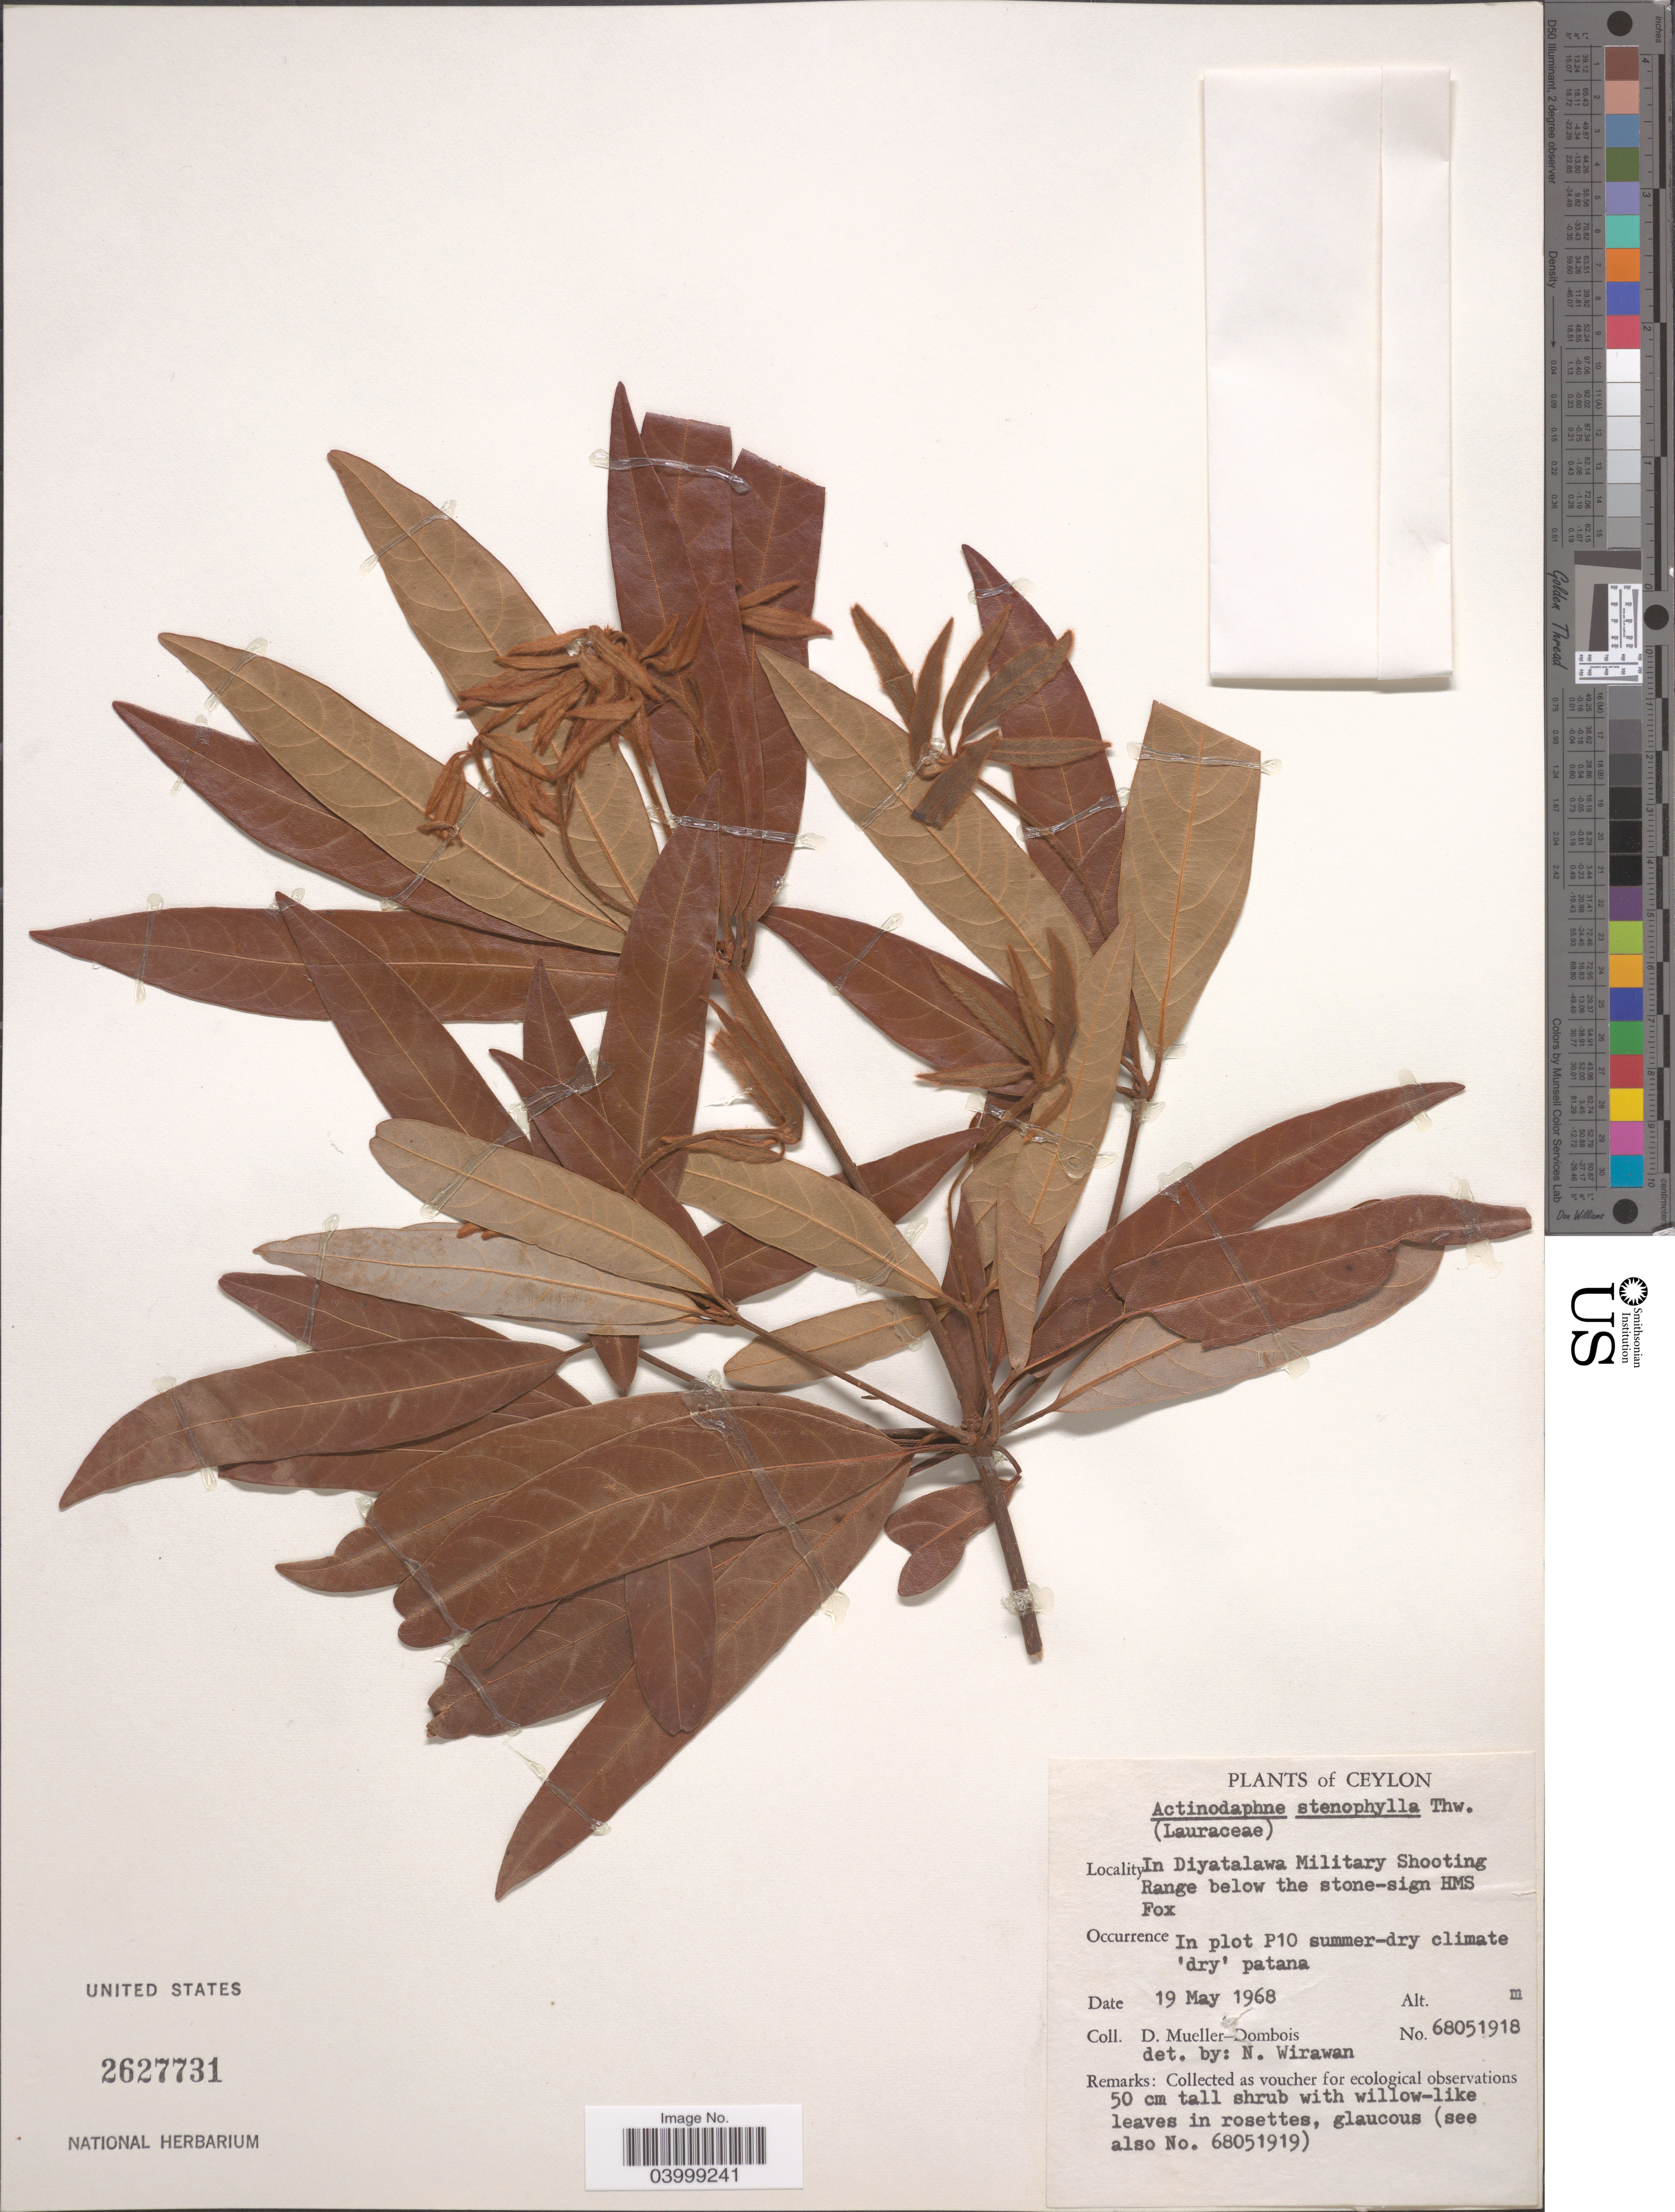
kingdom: Plantae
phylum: Tracheophyta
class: Magnoliopsida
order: Laurales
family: Lauraceae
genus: Actinodaphne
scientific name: Actinodaphne stenophylla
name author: Thwaites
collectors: D. Mueller-Dombois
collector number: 68051918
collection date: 1968-05-19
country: Sri Lanka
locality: Ceylon. In Diyatalawa Military Shooting Range below the stone-sign HMS Fox. In plot P10 summer-dry climate 'dry' patana.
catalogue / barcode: US 2627731